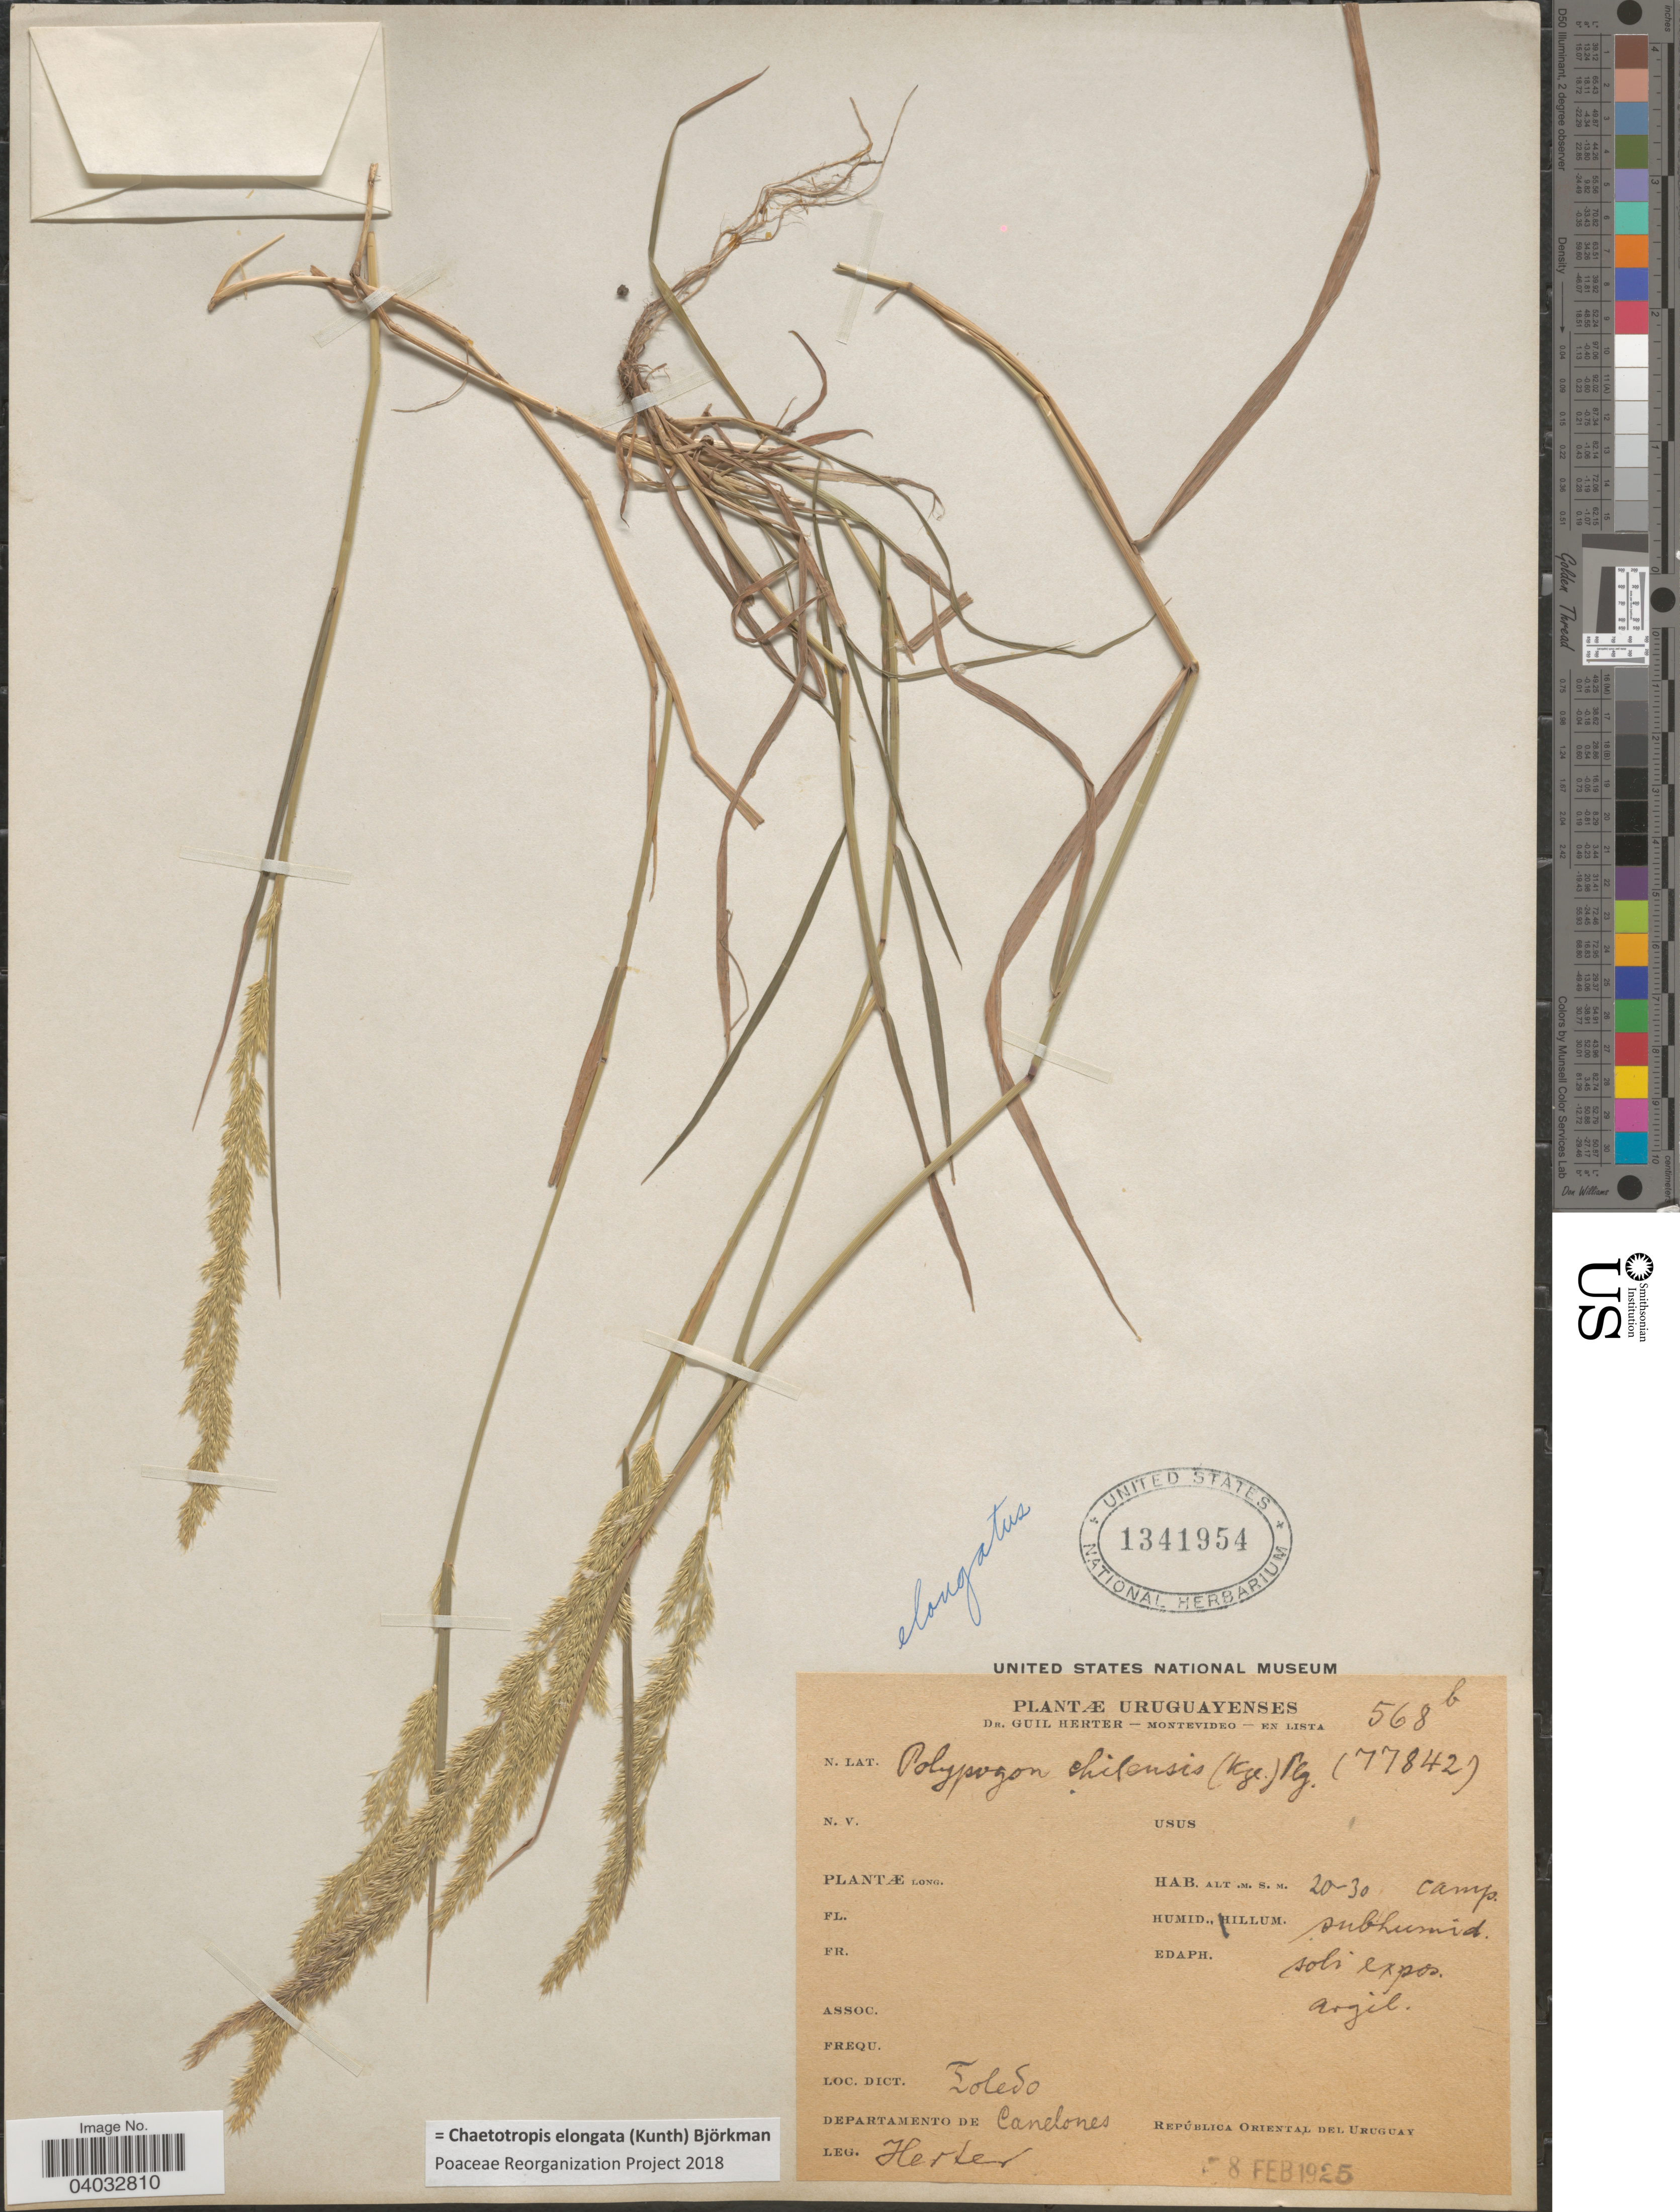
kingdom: Plantae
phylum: Tracheophyta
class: Liliopsida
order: Poales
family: Poaceae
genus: Chaetotropis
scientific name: Chaetotropis elongata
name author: (Kunth) Björkman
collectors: G. Herter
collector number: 568b/77842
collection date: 1925-02-08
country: Uruguay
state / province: Canelones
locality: Toledo. Departamento de Canelones. República Oriental del Uruguay.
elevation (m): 20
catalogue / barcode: US 1341954